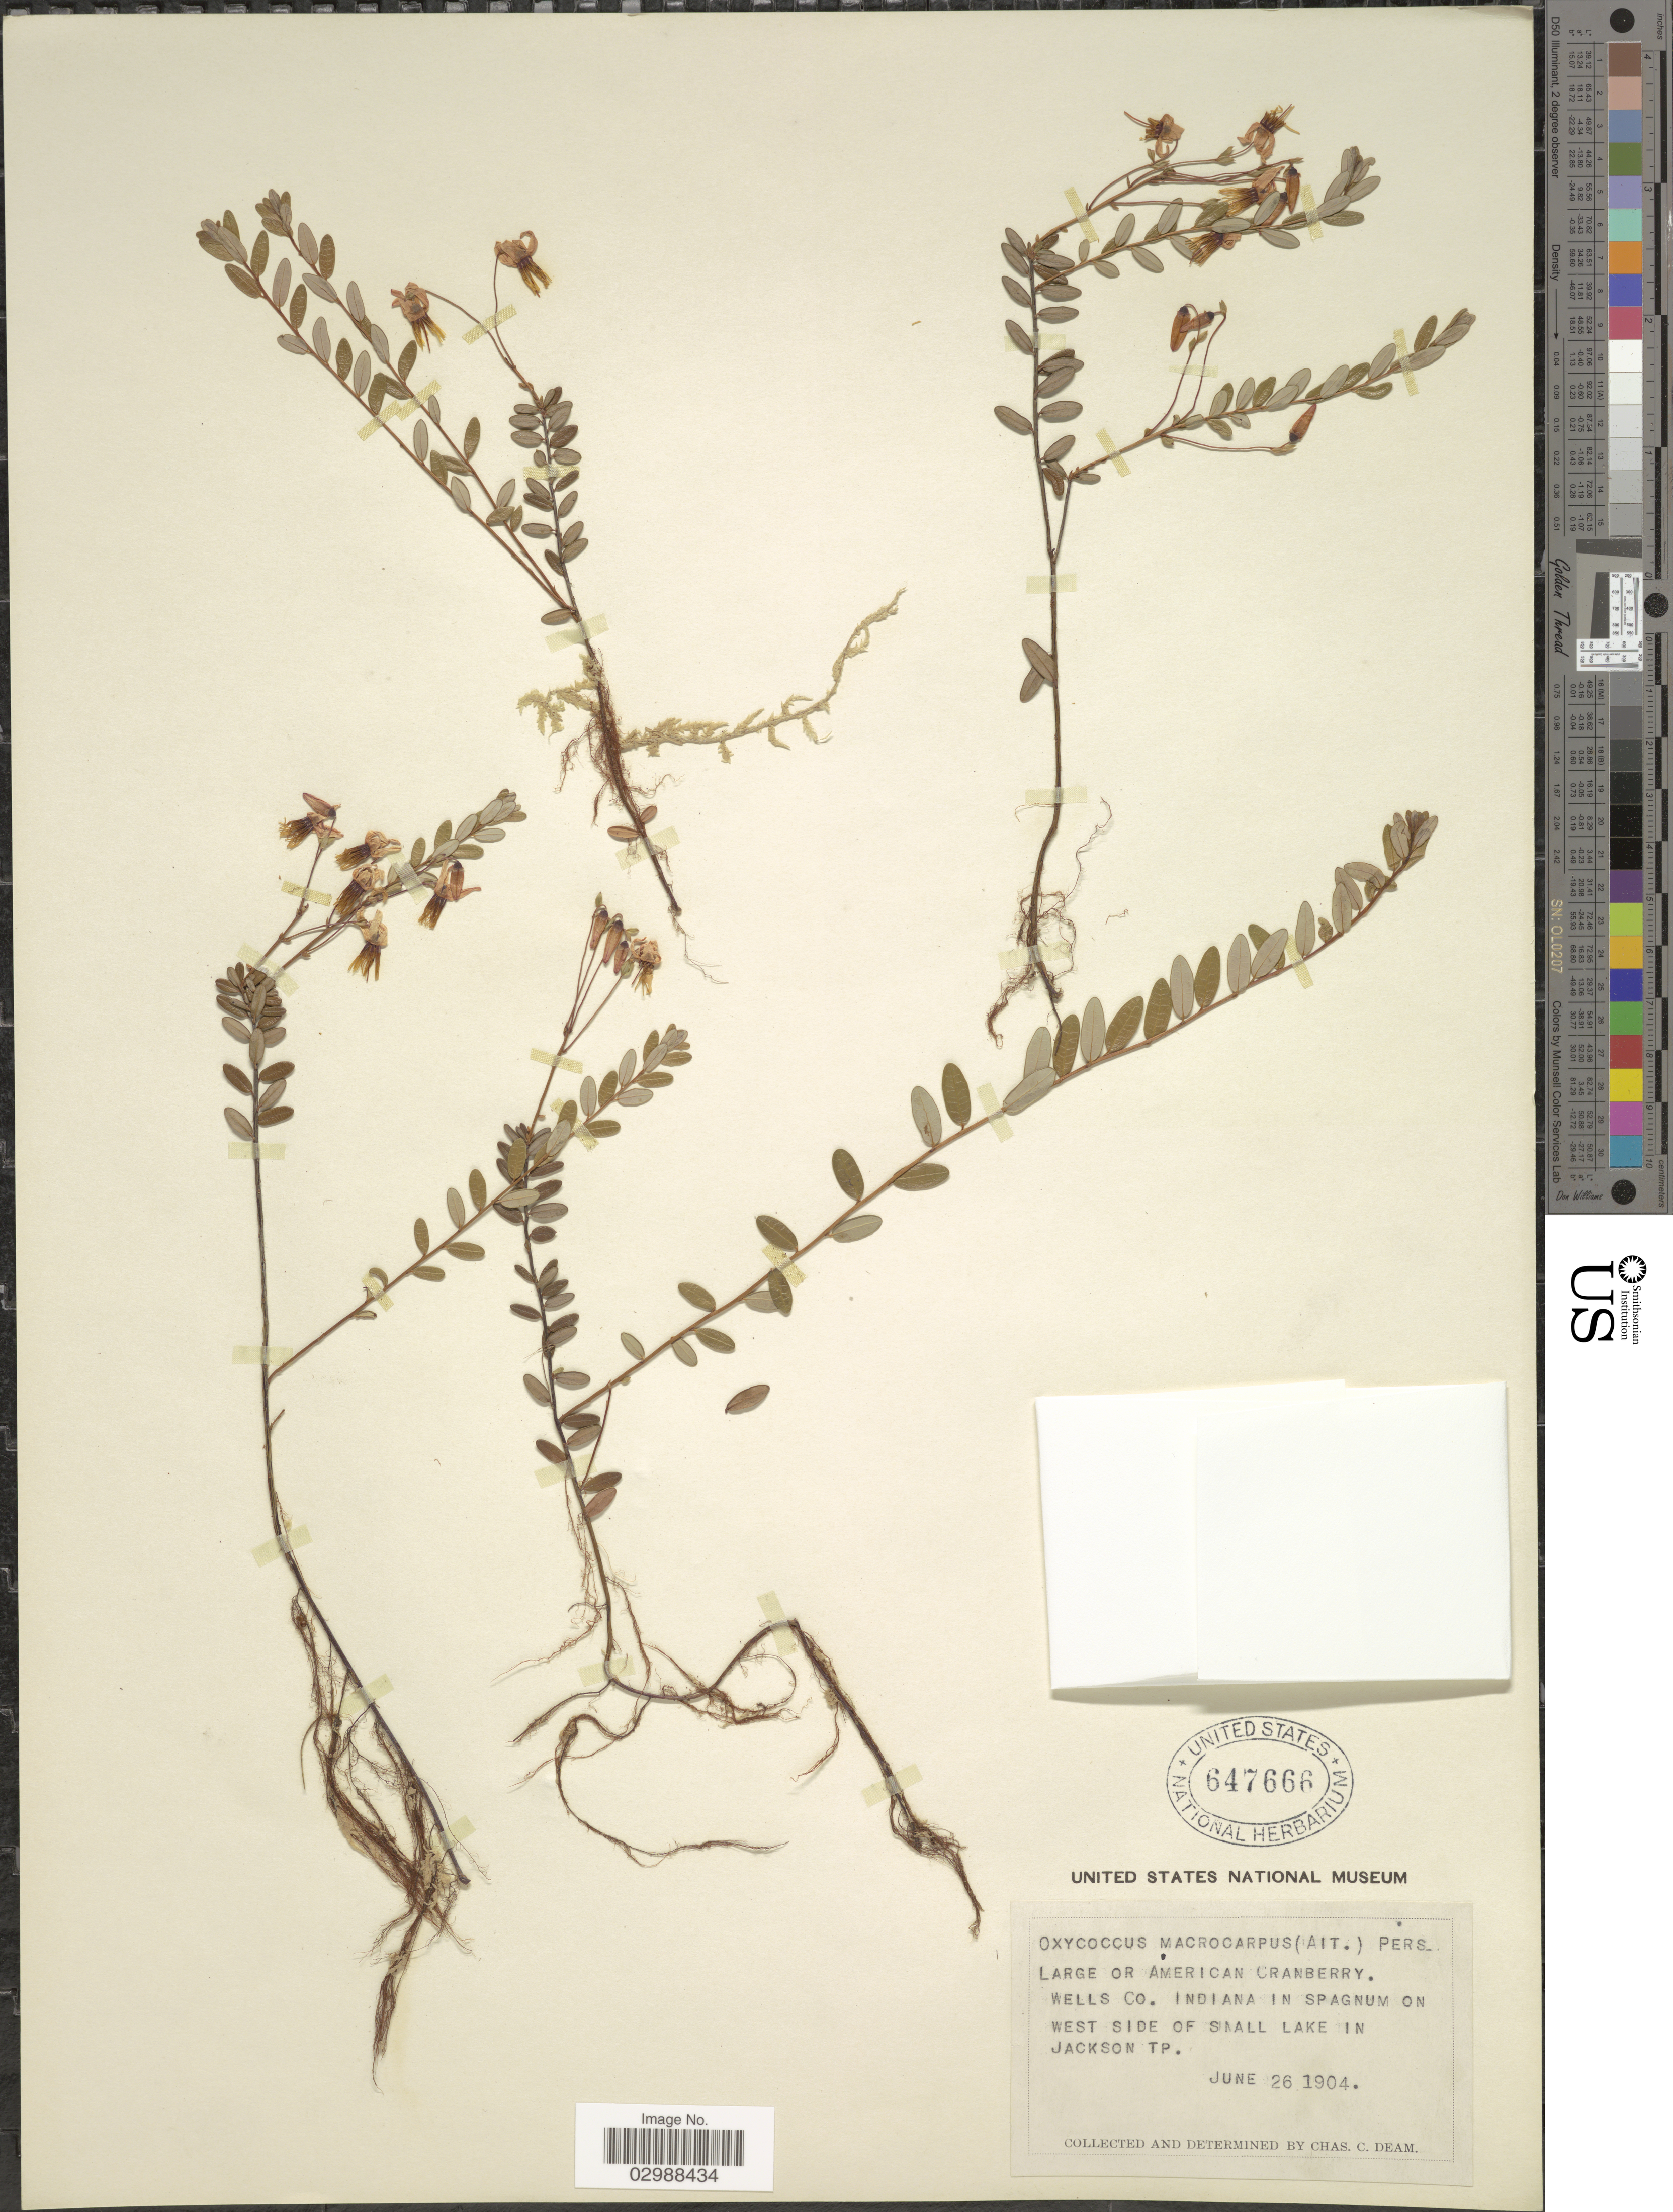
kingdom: Plantae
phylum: Tracheophyta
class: Magnoliopsida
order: Ericales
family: Ericaceae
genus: Vaccinium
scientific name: Vaccinium macrocarpon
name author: Aiton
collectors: C. C. Deam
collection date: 1904-06-26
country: United States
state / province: Indiana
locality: Wells Co. Indiana in Spagnum on West side of Small Lake in Jackson Tp.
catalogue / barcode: US 647666